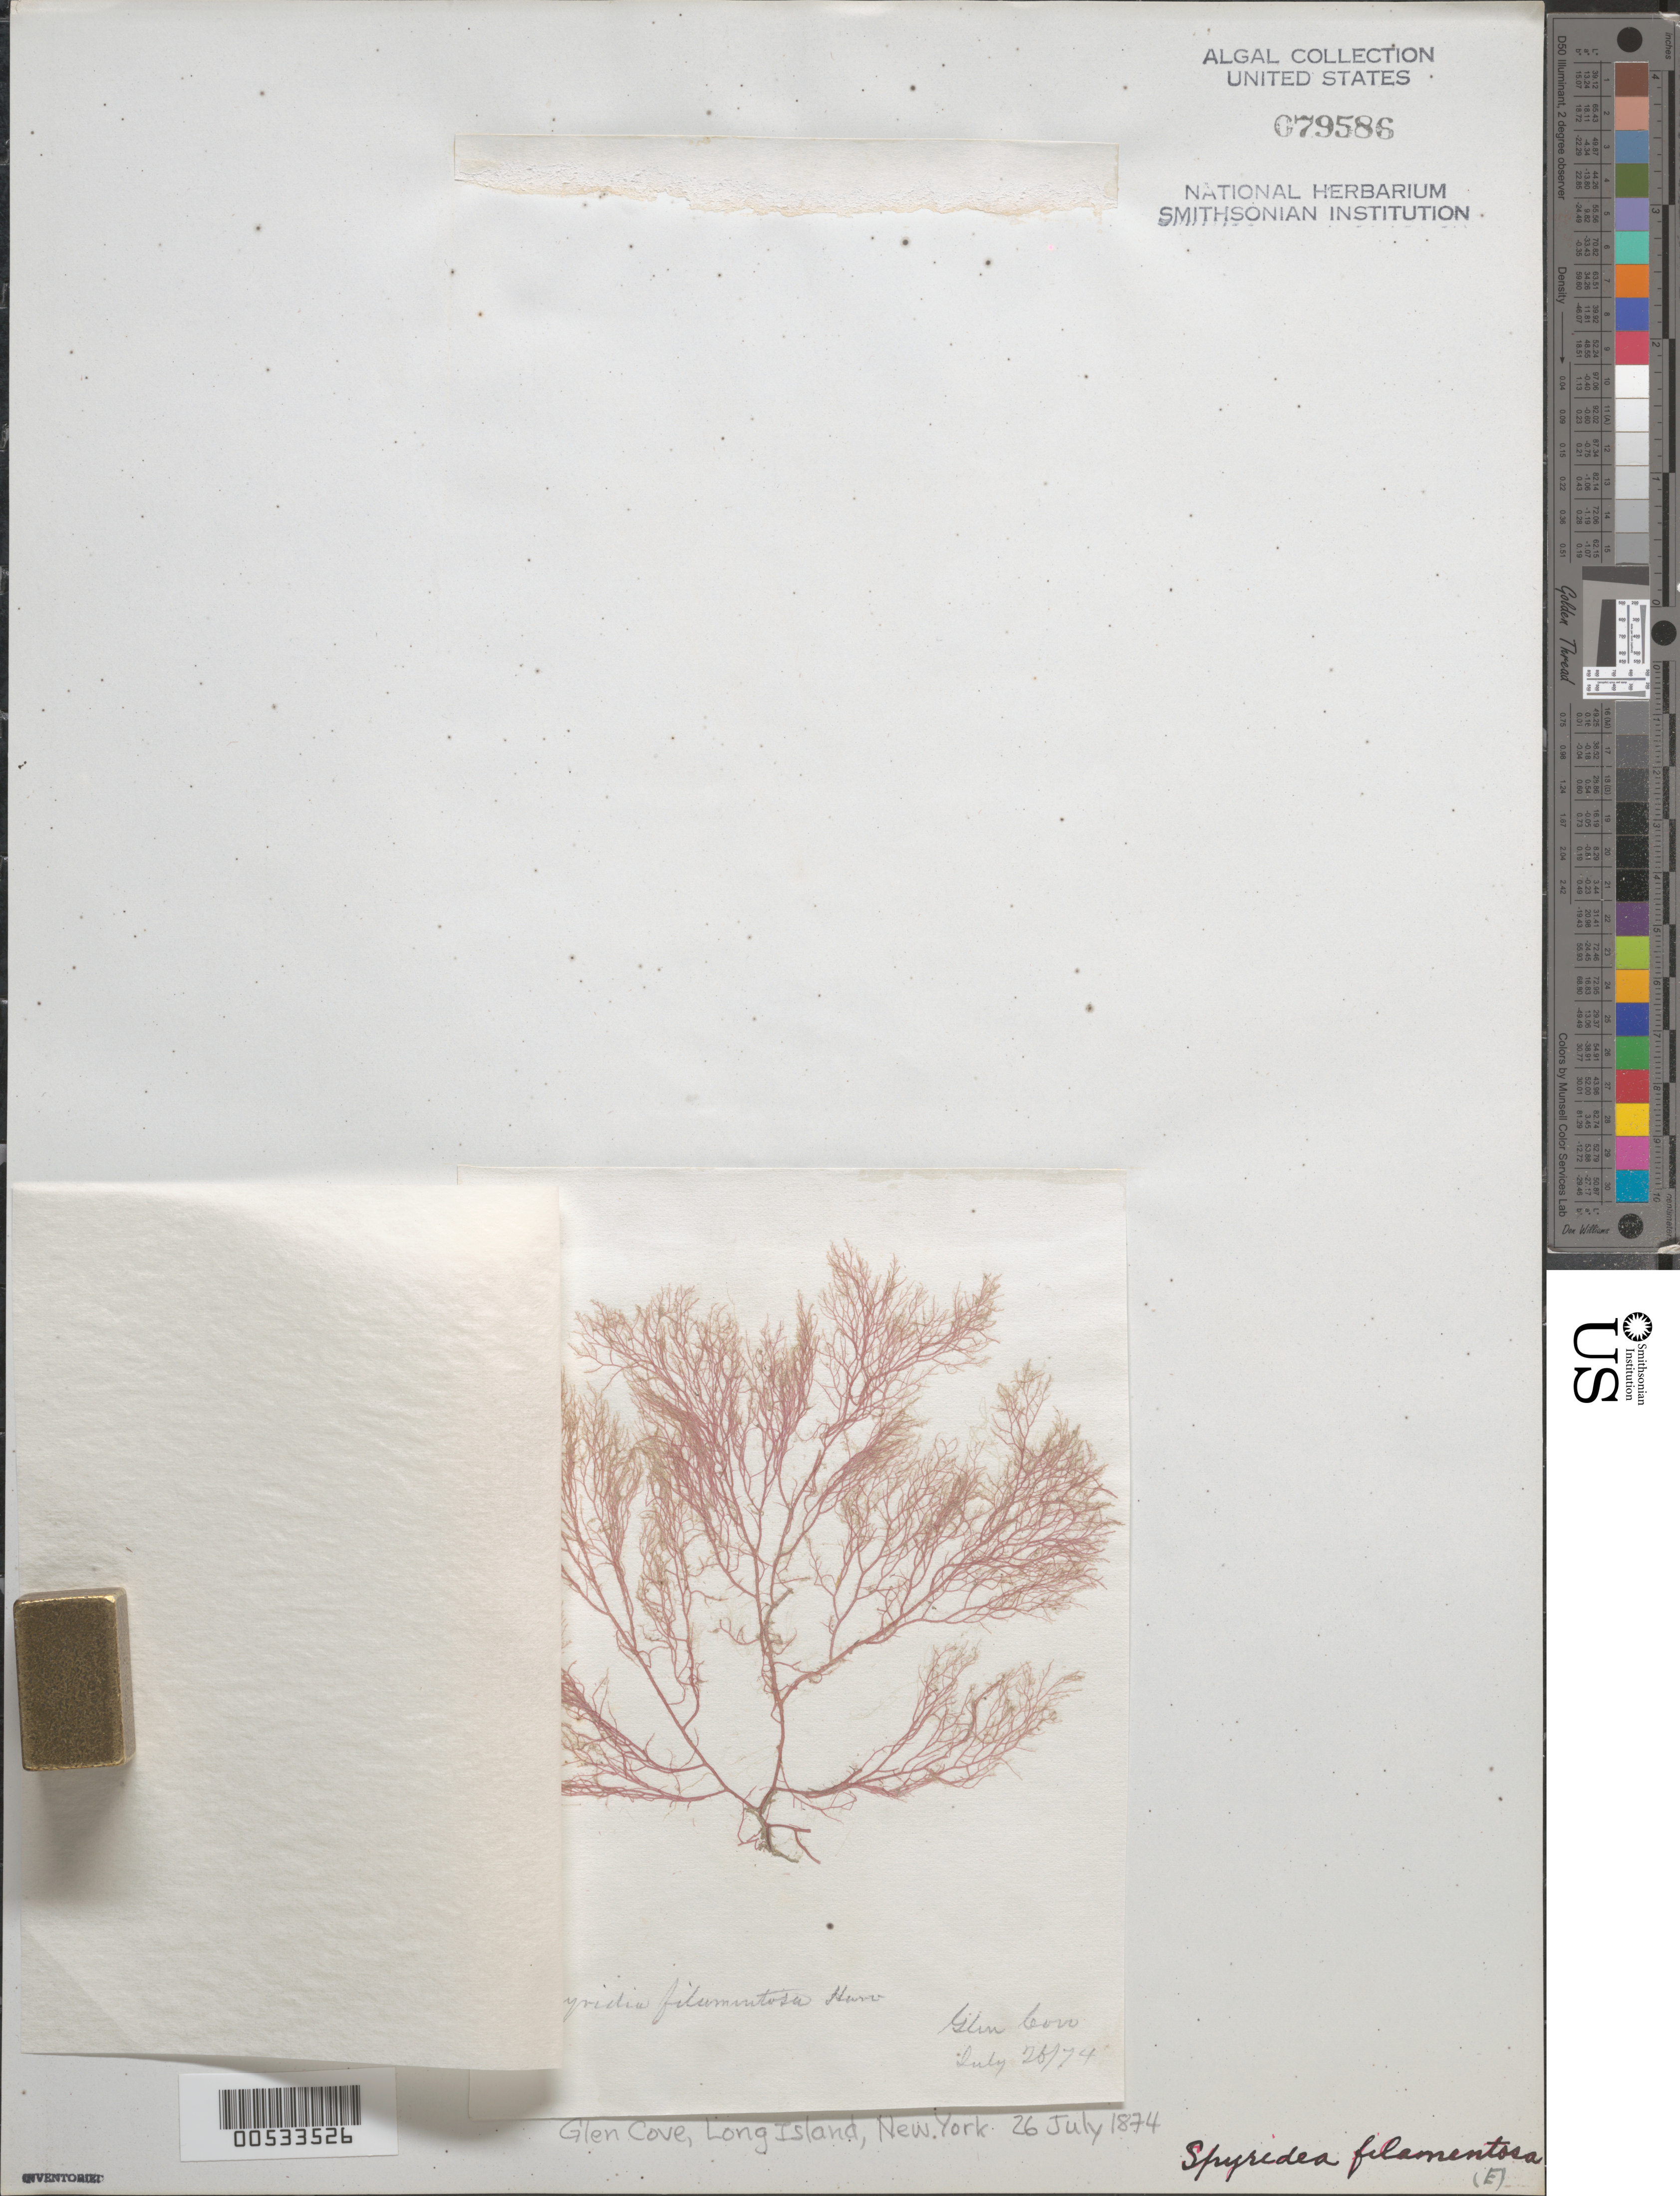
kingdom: Plantae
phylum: Rhodophyta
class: Florideophyceae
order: Ceramiales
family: Spyridiaceae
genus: Spyridia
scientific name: Spyridia filamentosa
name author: (Wulfen) Harv.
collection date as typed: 26 Jul 1874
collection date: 1874-07-26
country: United States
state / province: New York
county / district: Nassau County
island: Long Island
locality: Glen Cove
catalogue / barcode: US 79586